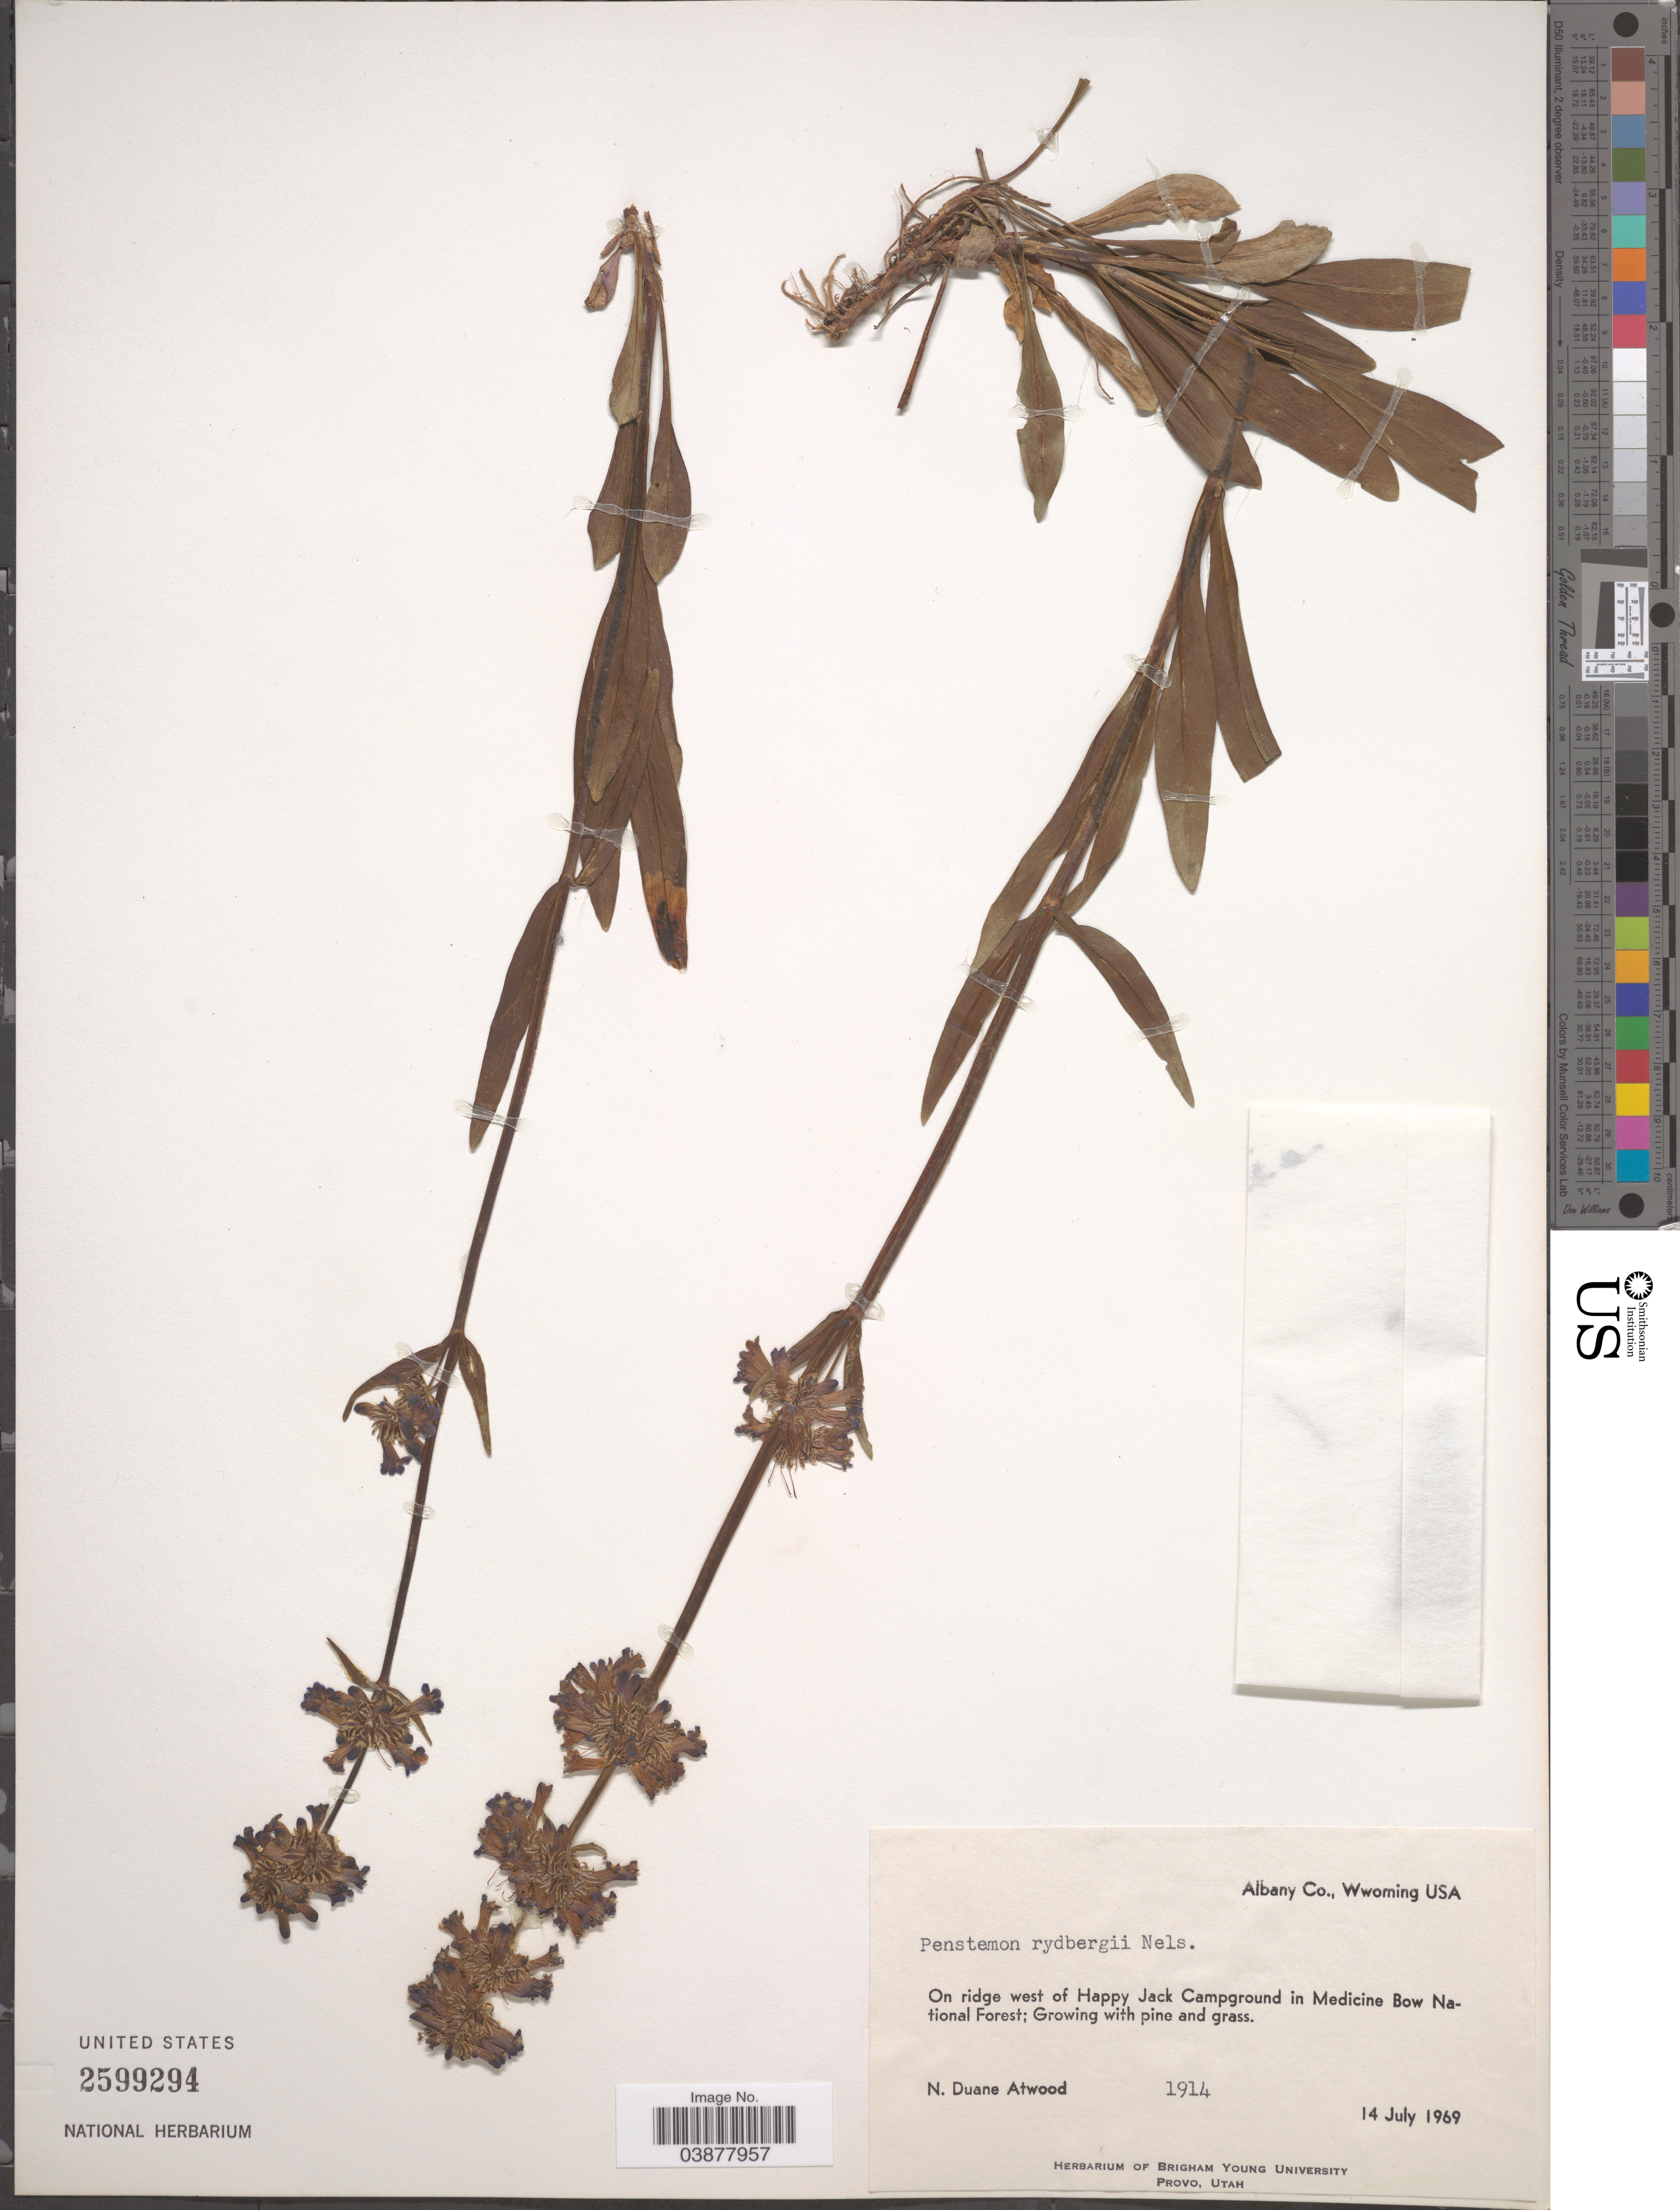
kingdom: Plantae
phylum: Tracheophyta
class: Magnoliopsida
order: Lamiales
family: Plantaginaceae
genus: Penstemon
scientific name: Penstemon rydbergii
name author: A. Nelson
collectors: N. Atwood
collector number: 1914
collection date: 1969-07-14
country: United States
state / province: Wyoming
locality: Albany Co. On ridge west of Happy Jack Campground in Medicine Bow National Forest.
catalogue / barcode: US 2599294